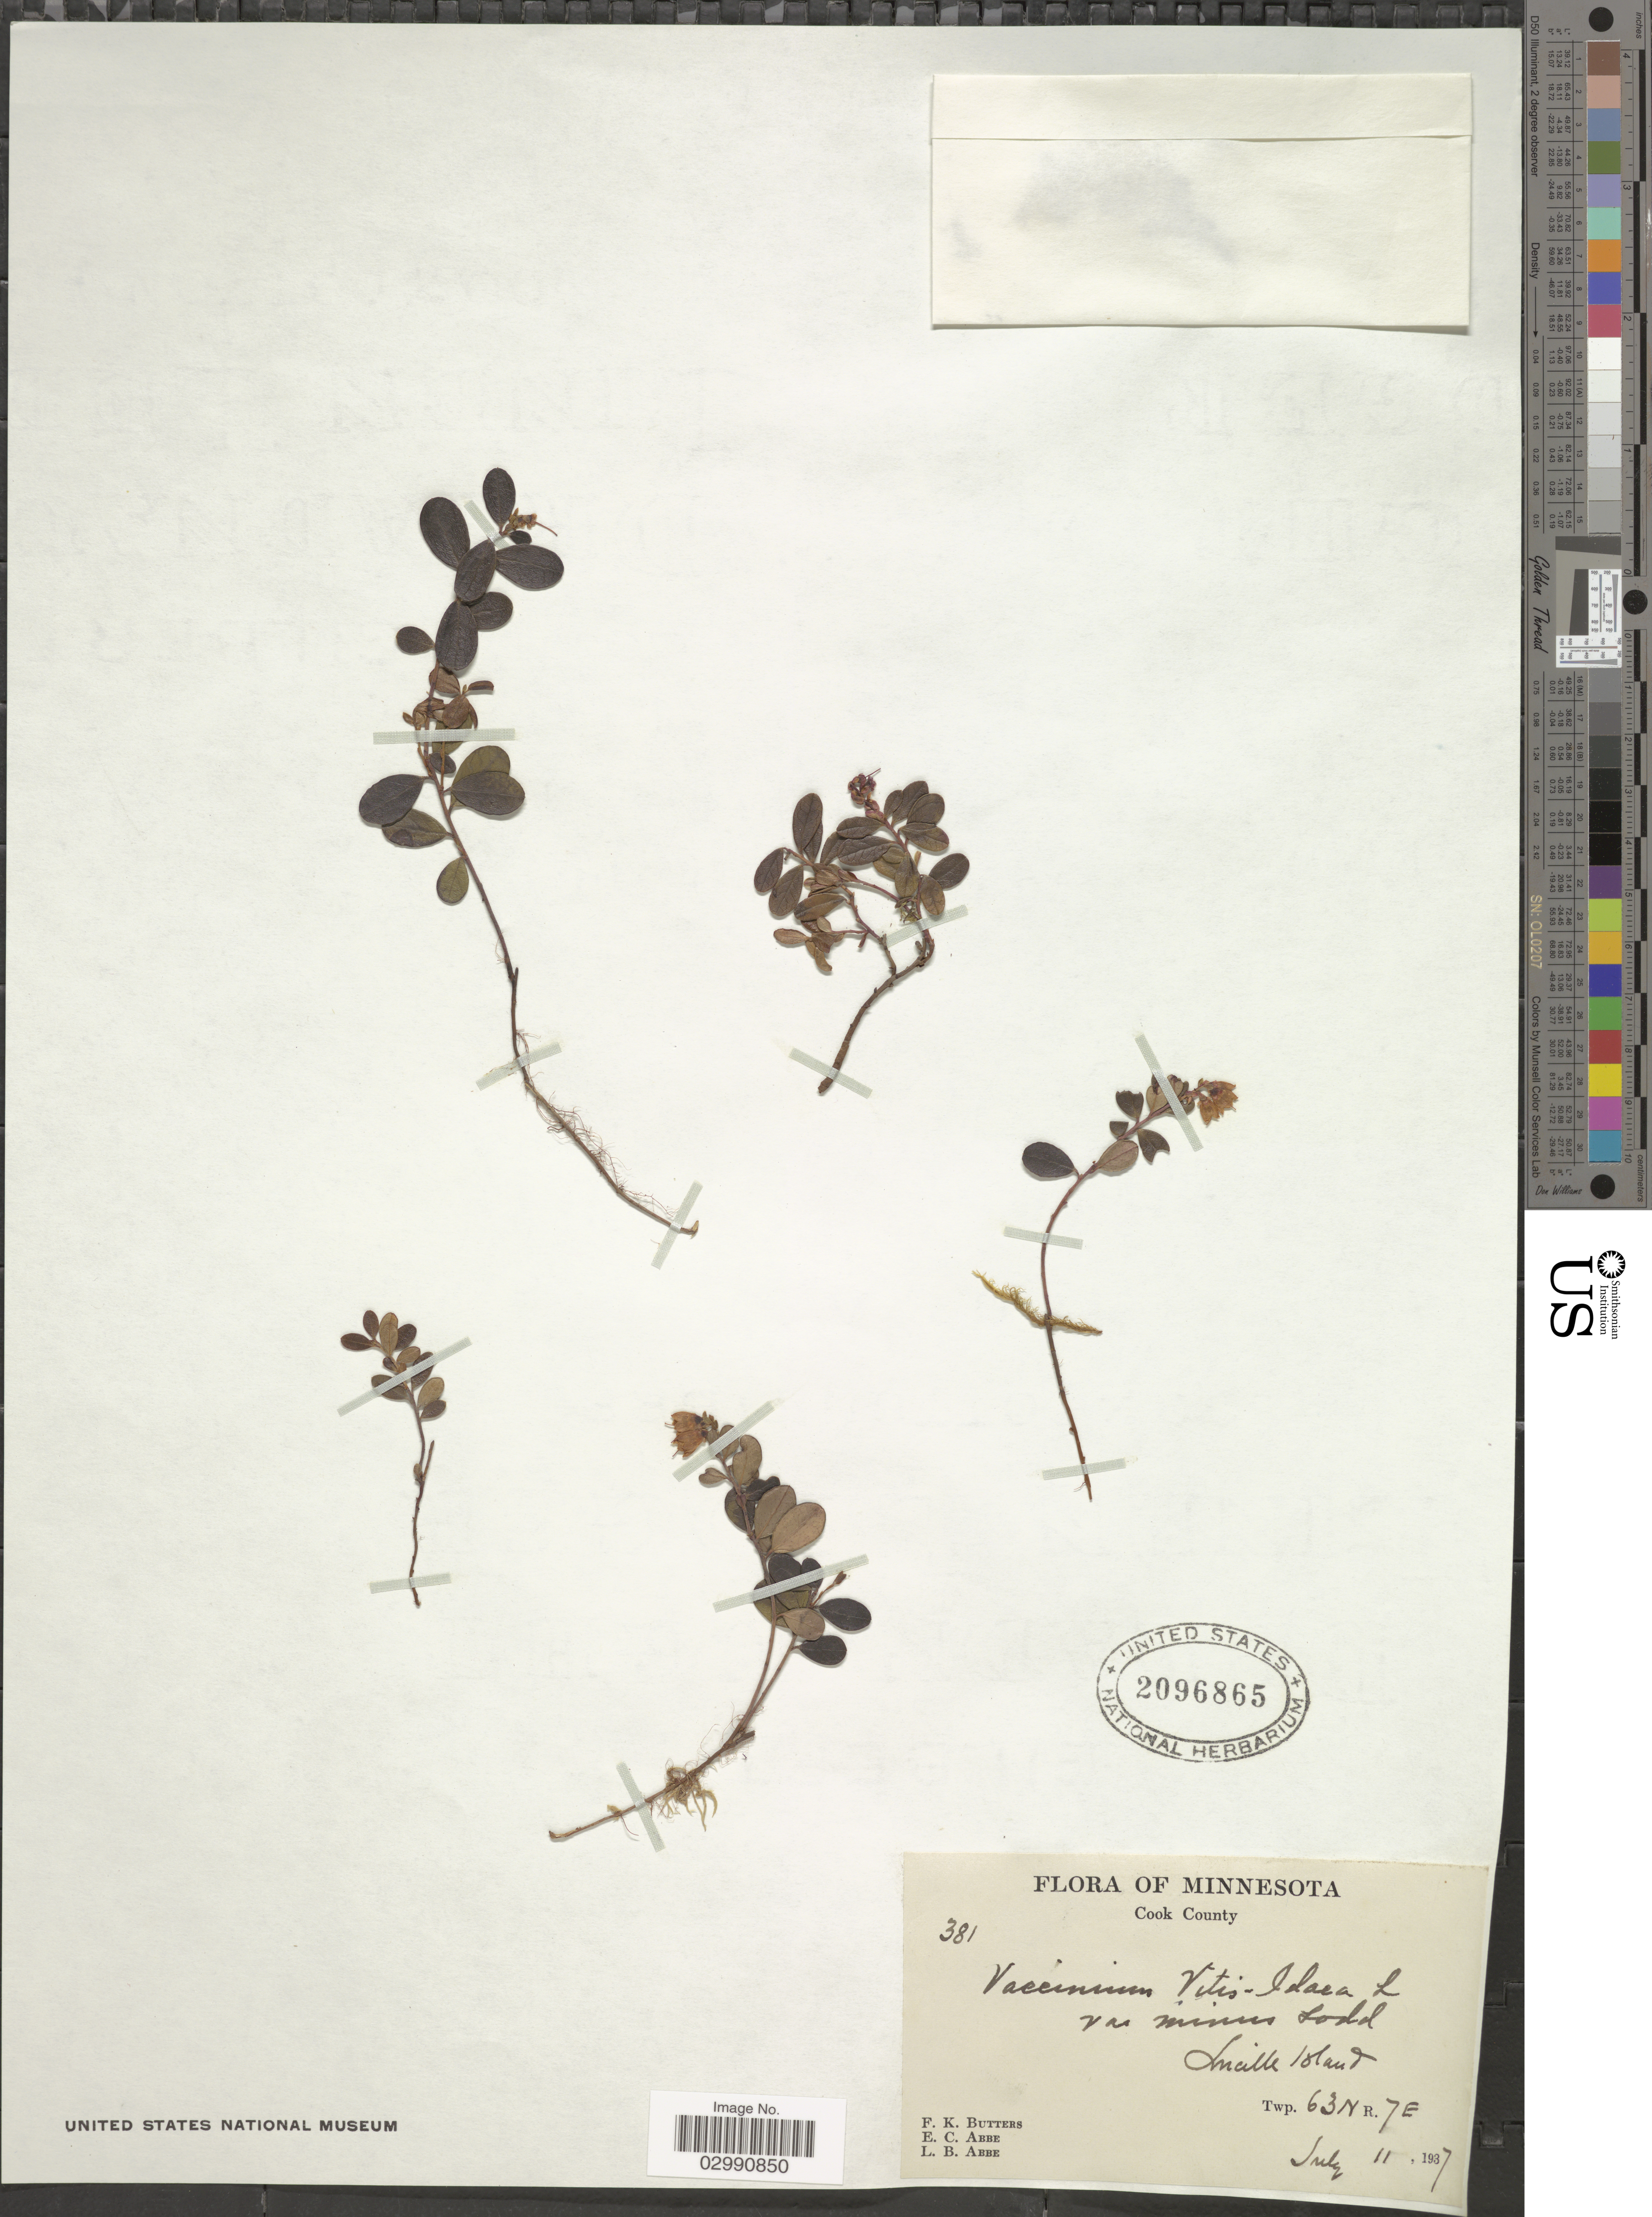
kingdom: Plantae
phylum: Tracheophyta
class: Magnoliopsida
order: Ericales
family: Ericaceae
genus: Vaccinium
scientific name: Vaccinium vitis-idaea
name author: L.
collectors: F. K. Butters, E. C. Abbe & L. B. Abbe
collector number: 381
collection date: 1937-07-11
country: United States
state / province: Minnesota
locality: Cook County. Lucille Island. Twp. 63 N R. 7E.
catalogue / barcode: US 2096865